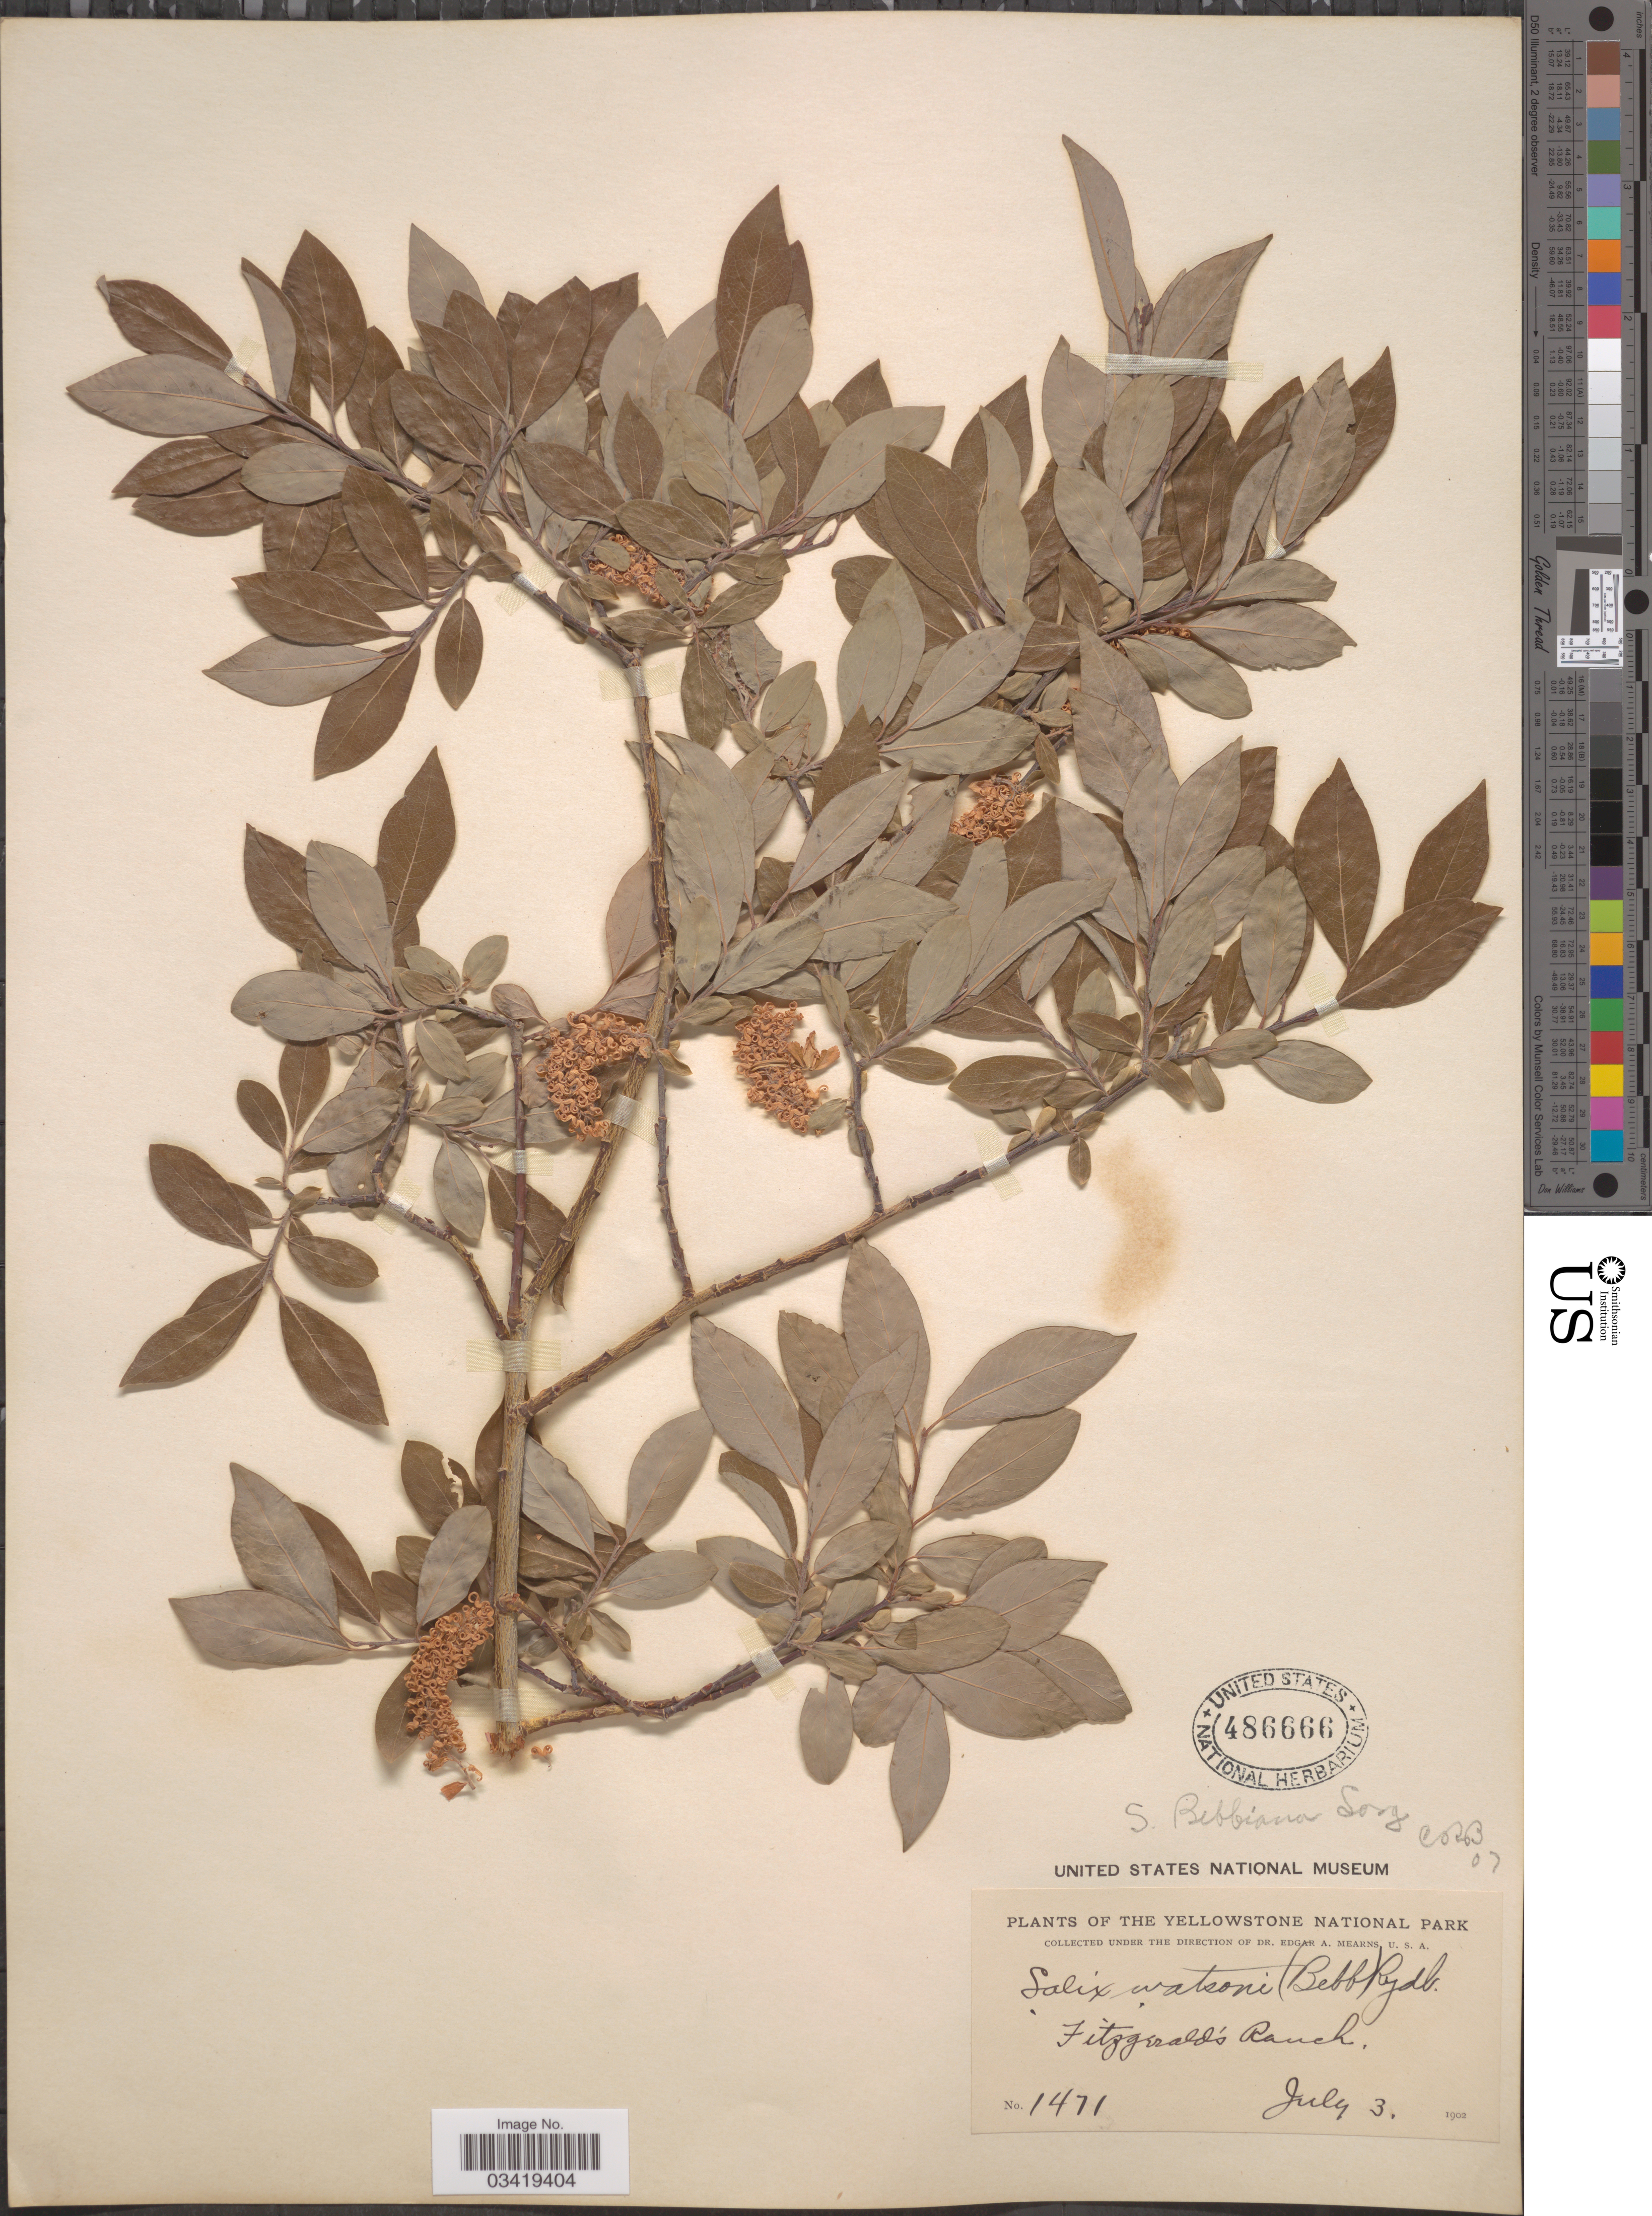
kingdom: Plantae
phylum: Tracheophyta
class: Magnoliopsida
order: Malpighiales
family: Salicaceae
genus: Salix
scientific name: Salix bebbiana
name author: Sarg.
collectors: E. A. Mearns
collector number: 1471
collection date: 1902-07-03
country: United States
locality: The Yellowstone National Park. Fitzgerald's Ranch.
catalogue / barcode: US 486666